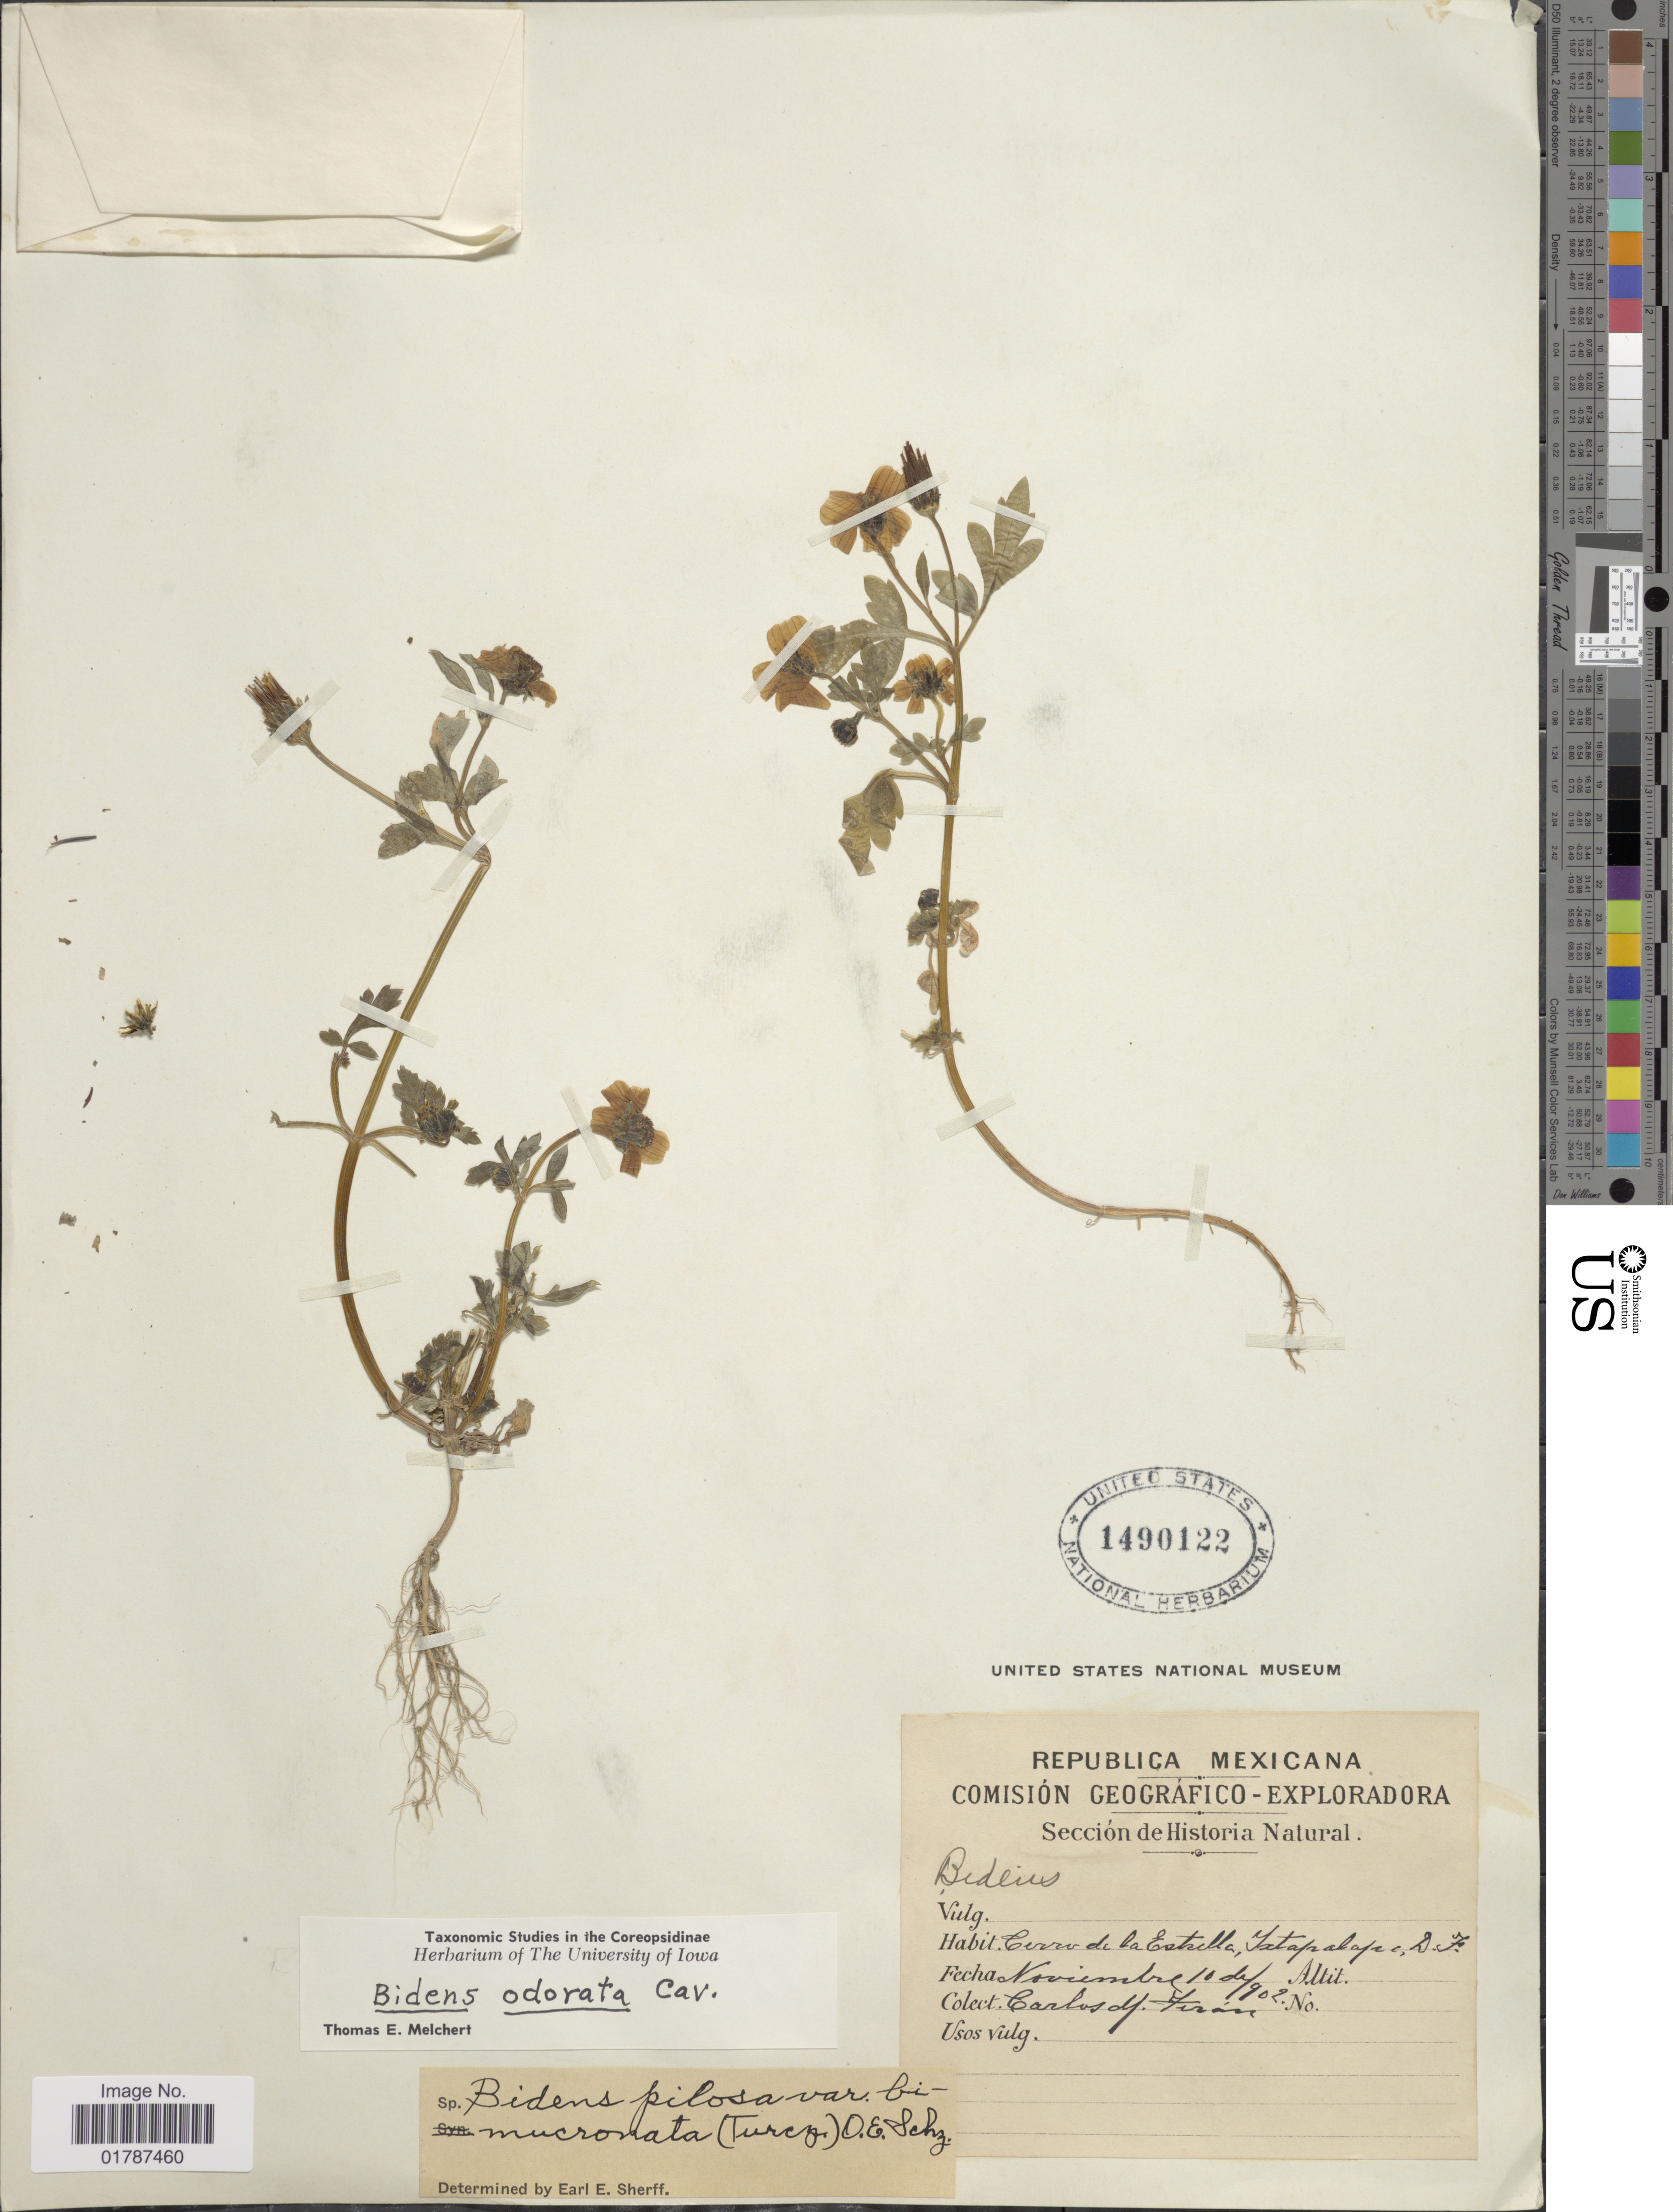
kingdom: Plantae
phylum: Tracheophyta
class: Magnoliopsida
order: Asterales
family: Asteraceae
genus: Bidens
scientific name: Bidens odorata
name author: Cav.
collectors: C. Terán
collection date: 1902-11-10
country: Mexico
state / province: Distrito Federal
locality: Cerro de la Estrella, Yatapalape [interpreted], D. F.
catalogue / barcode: US 1490122